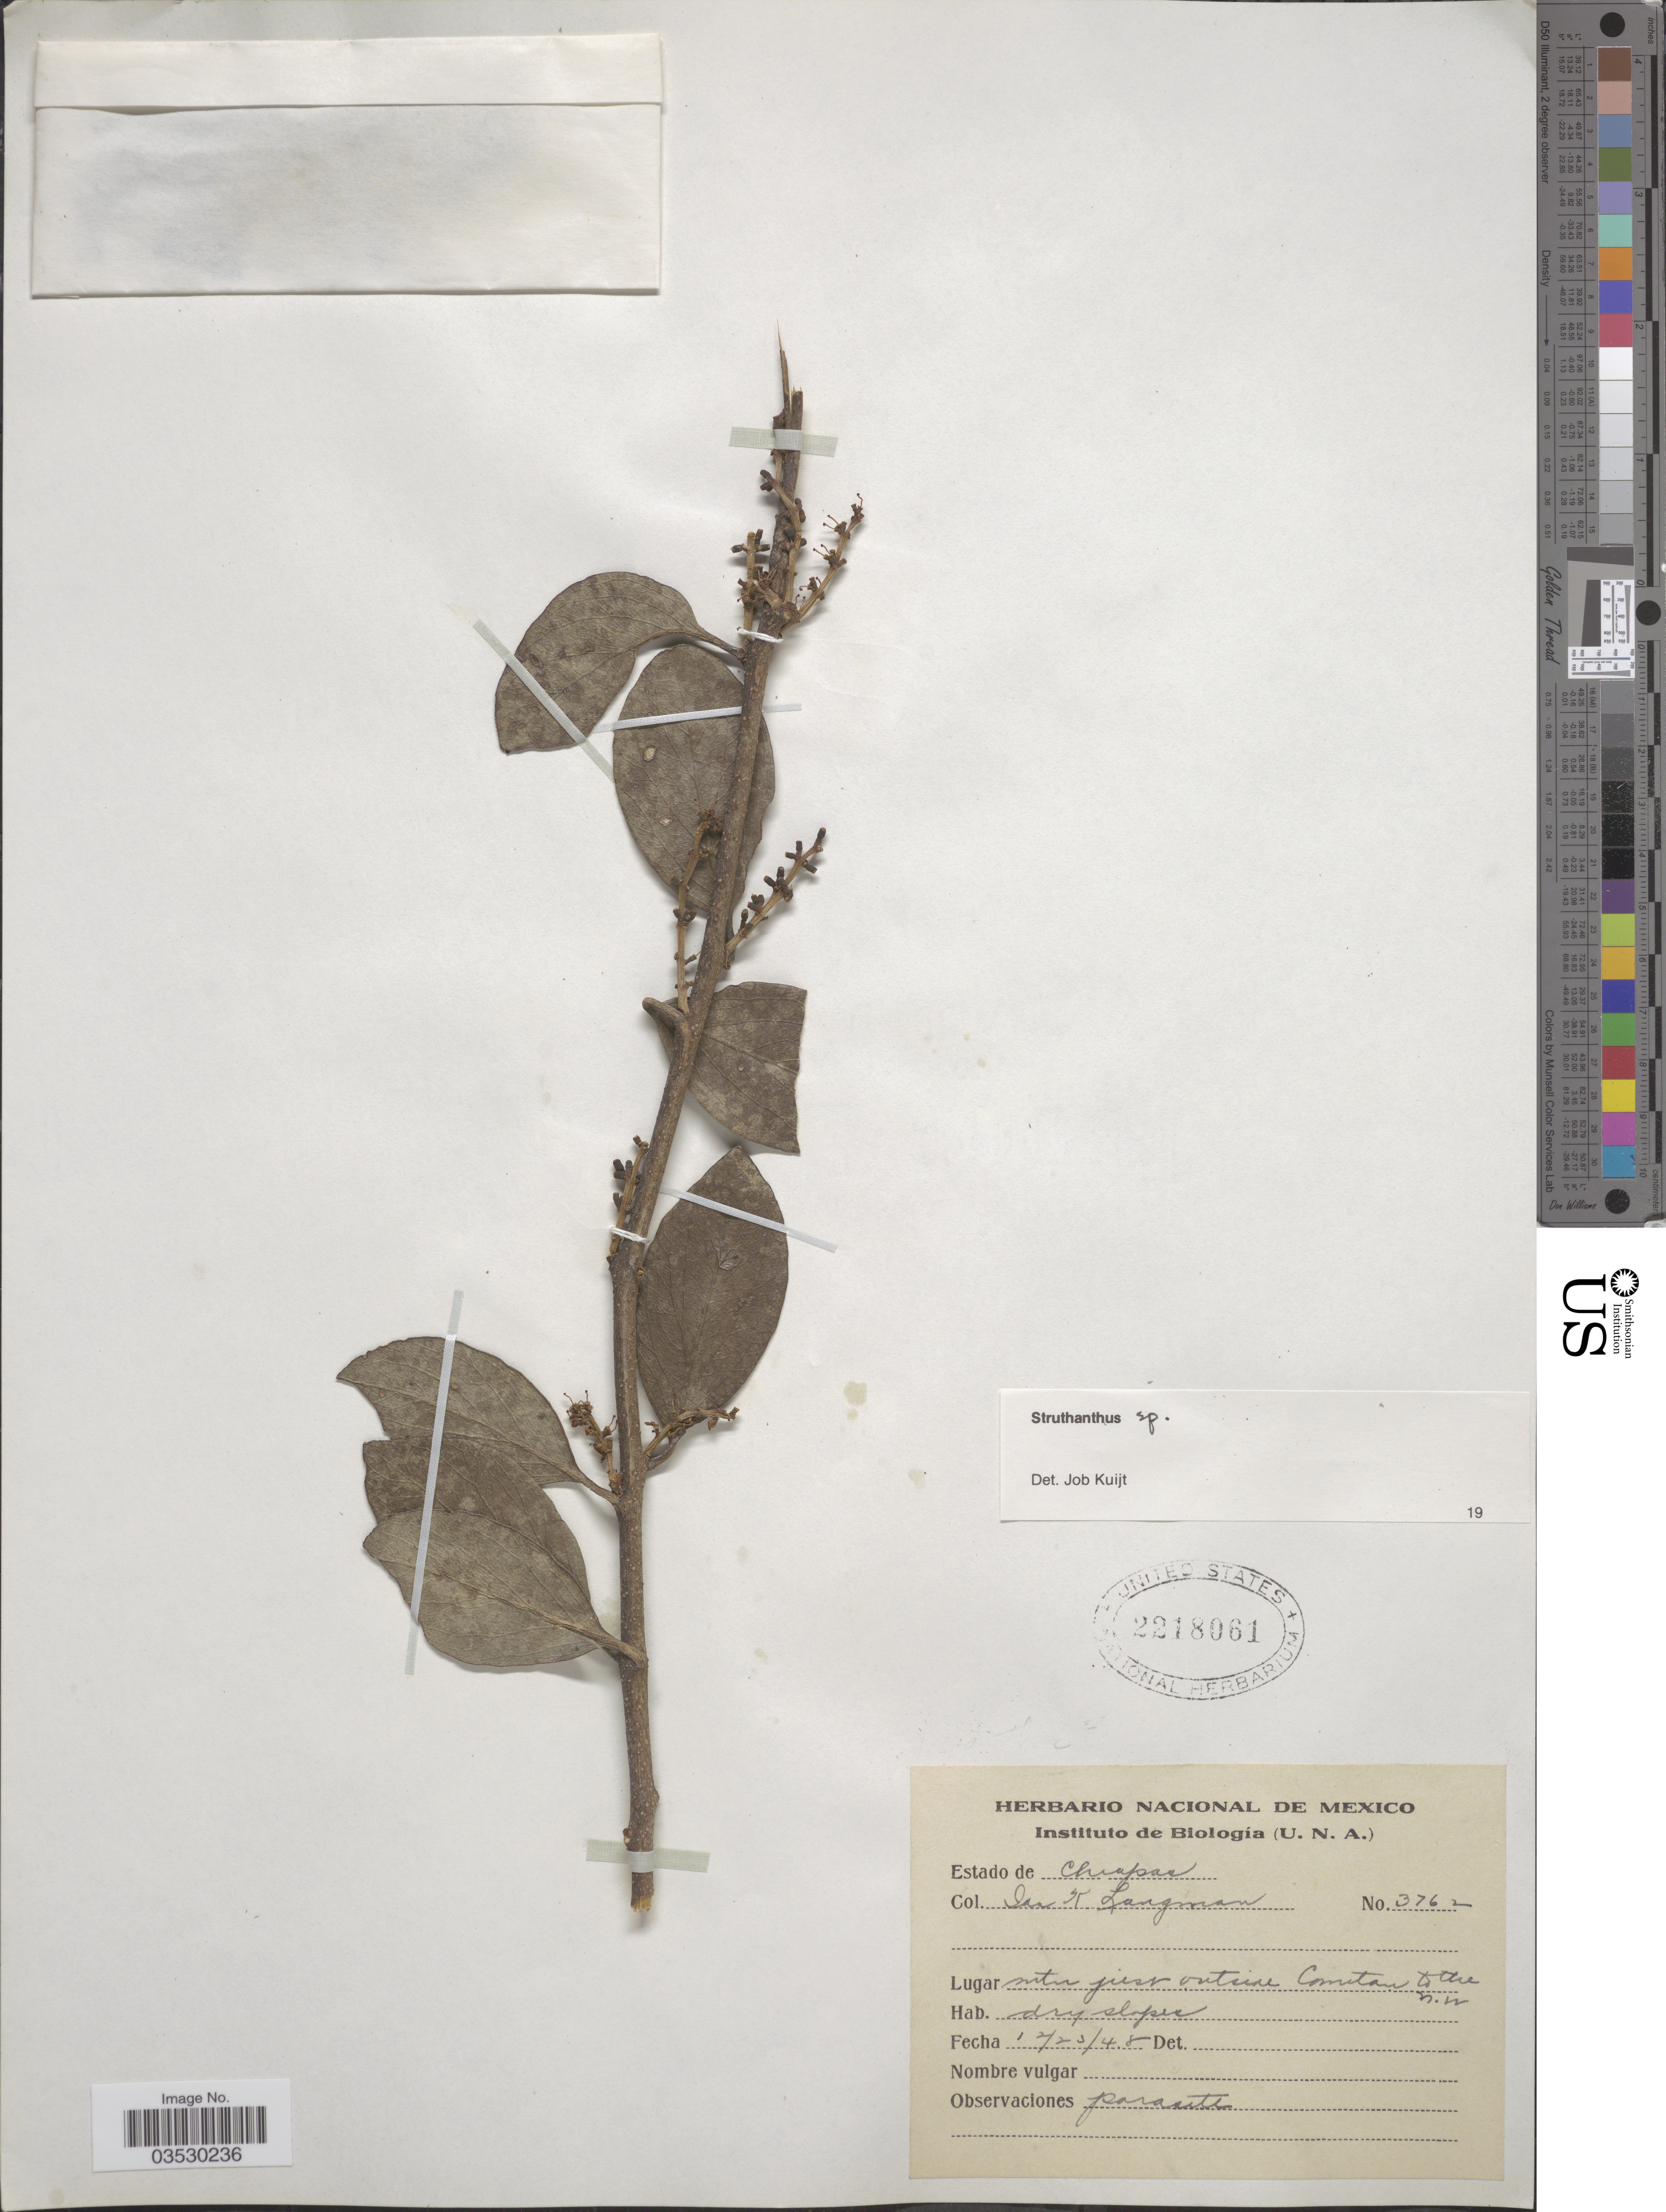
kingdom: Plantae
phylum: Tracheophyta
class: Magnoliopsida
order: Santalales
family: Loranthaceae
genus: Struthanthus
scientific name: Struthanthus sp.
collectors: I. K. Langman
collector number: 3762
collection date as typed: Transcribed d/m/y: 23/12/48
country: Mexico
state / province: Chiapas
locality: Mtn just outside Cometan to the n.w.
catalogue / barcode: US 2218061